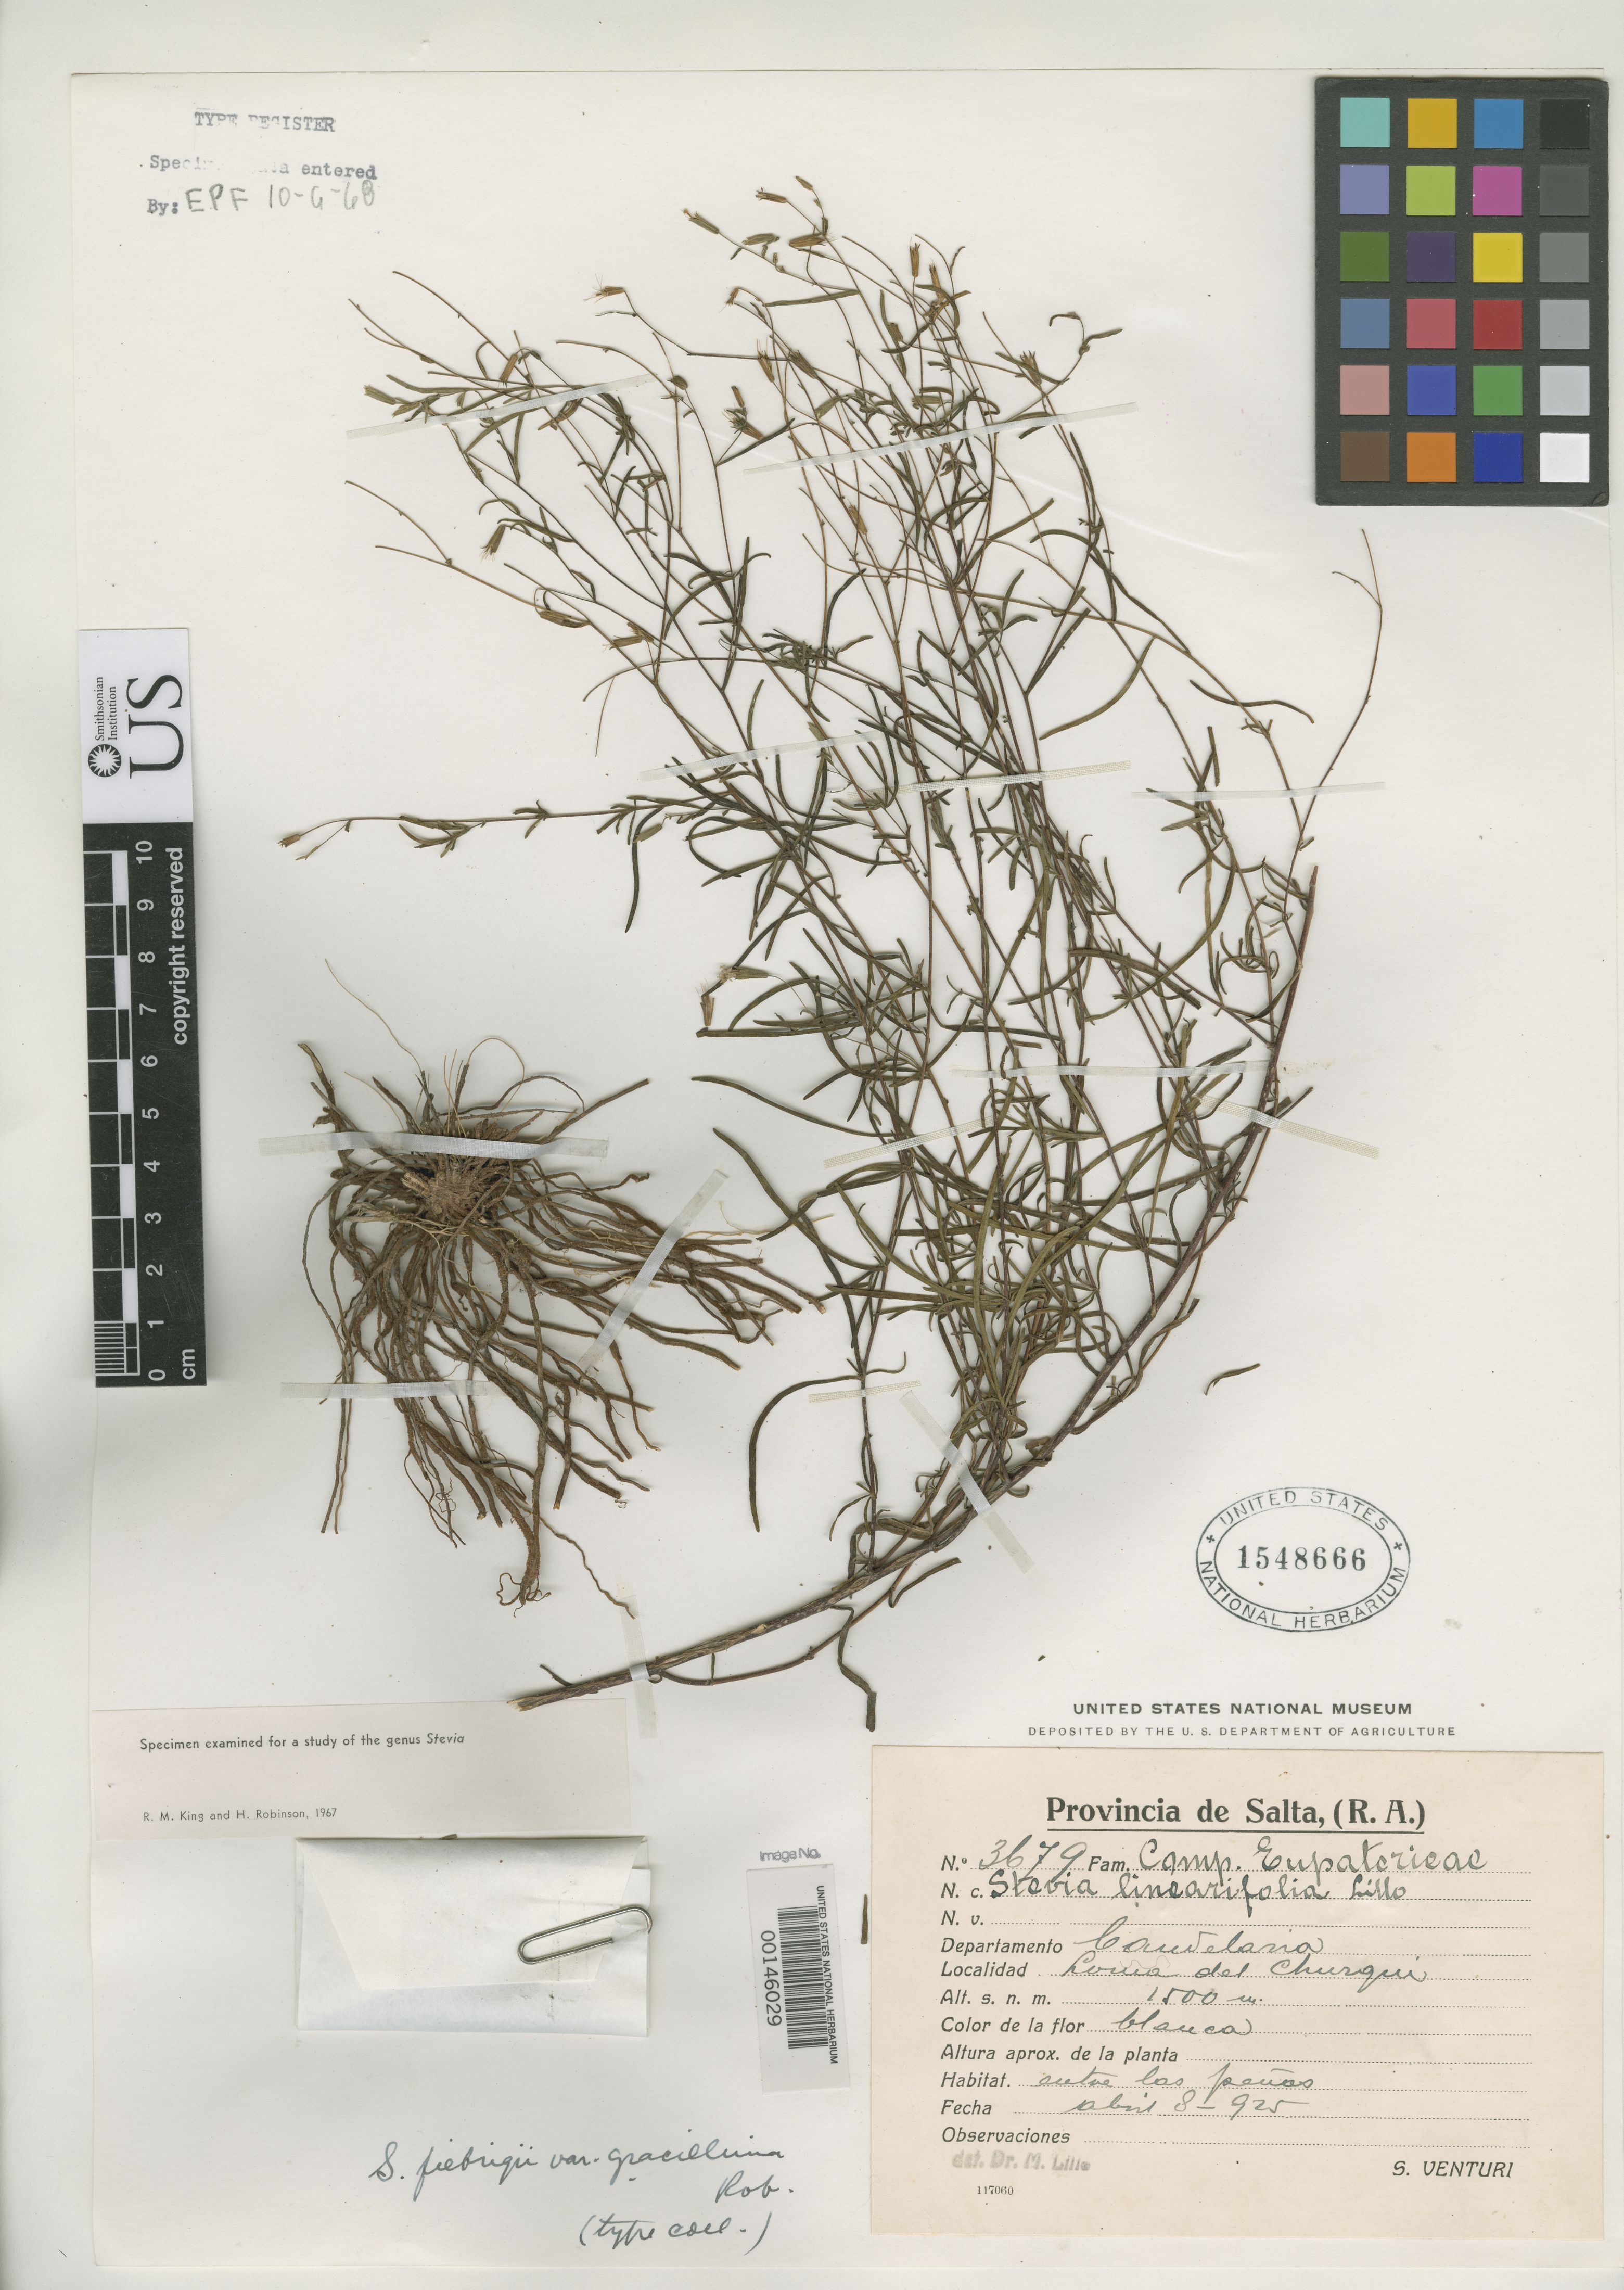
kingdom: Plantae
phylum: Tracheophyta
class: Magnoliopsida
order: Asterales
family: Asteraceae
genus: Stevia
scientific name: Stevia fiebrigii var. gracillima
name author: B.L. Rob.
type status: Isotype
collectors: S. Venturi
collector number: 3679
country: Argentina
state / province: Salta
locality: La Candelaria.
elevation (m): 1500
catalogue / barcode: US 1548666